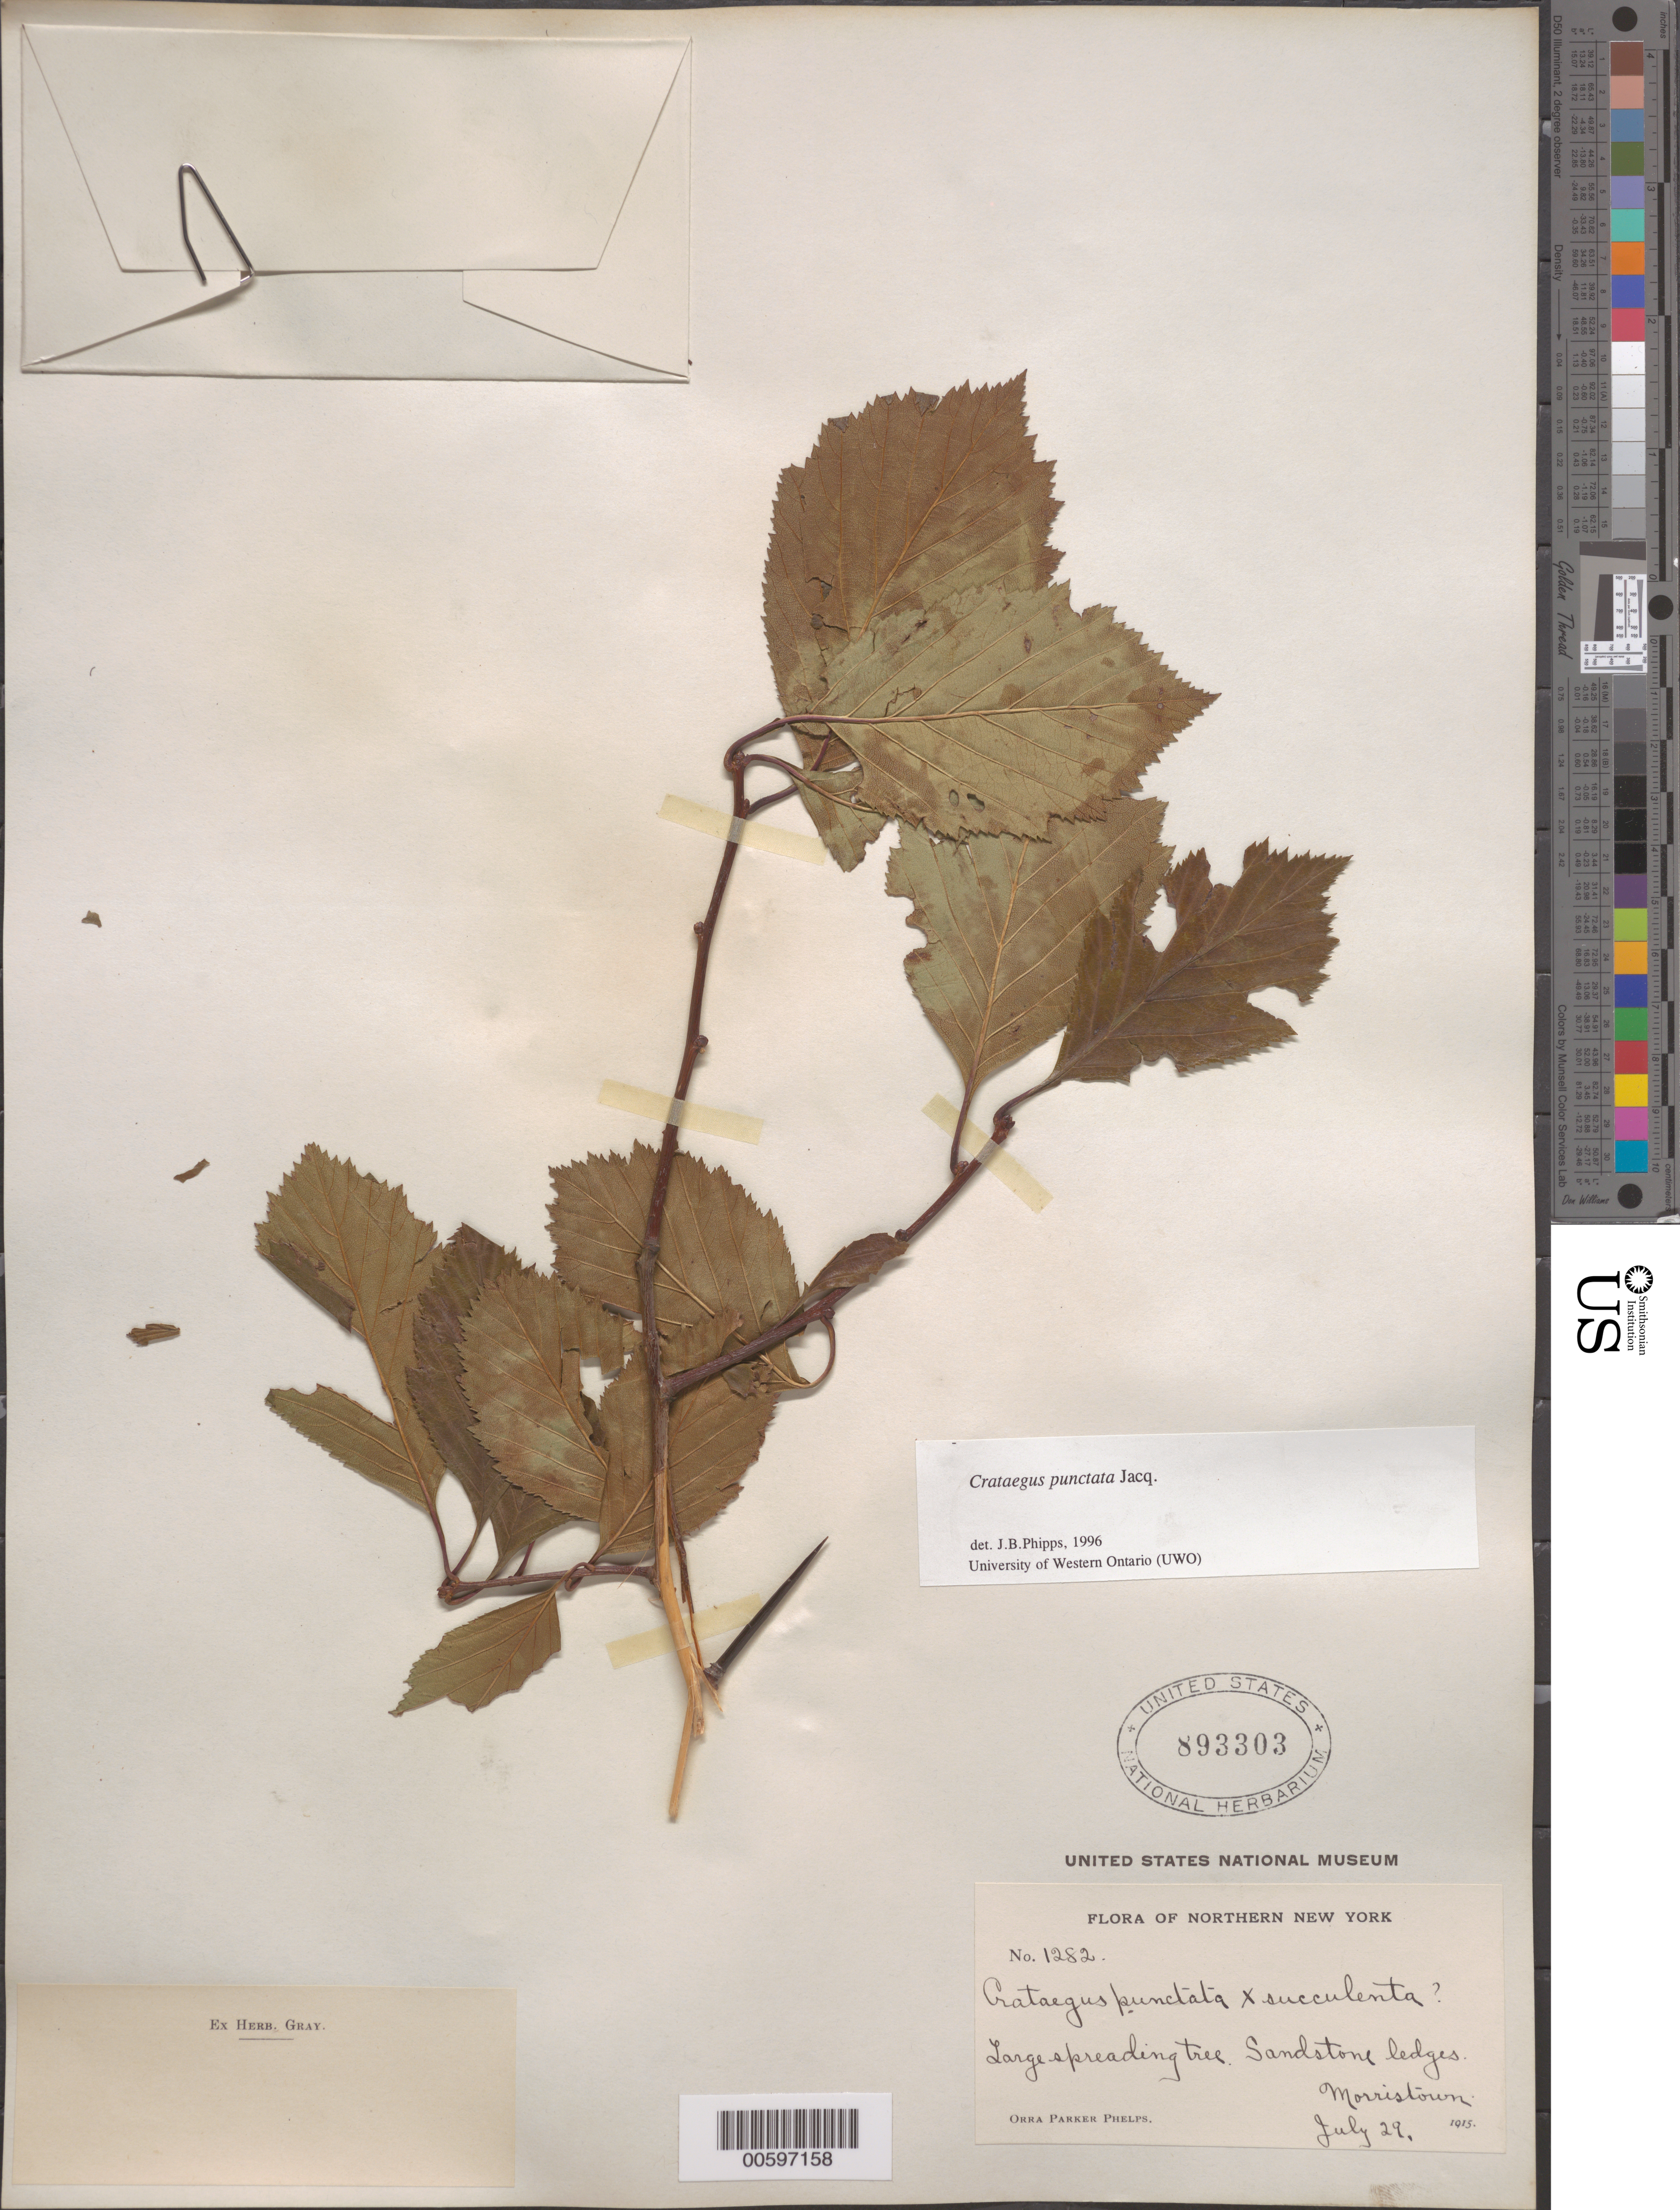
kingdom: Plantae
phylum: Tracheophyta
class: Magnoliopsida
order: Rosales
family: Rosaceae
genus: Crataegus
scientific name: Crataegus punctata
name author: Jacq.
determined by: Phipps, James B., (UWO), University of Western Ontario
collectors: O. P. Phelps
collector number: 1282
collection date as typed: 29 Jul 1915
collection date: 1915-07-29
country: United States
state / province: New York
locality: Morristown, Northern New York.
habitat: Sandstone ledges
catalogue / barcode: US 893303